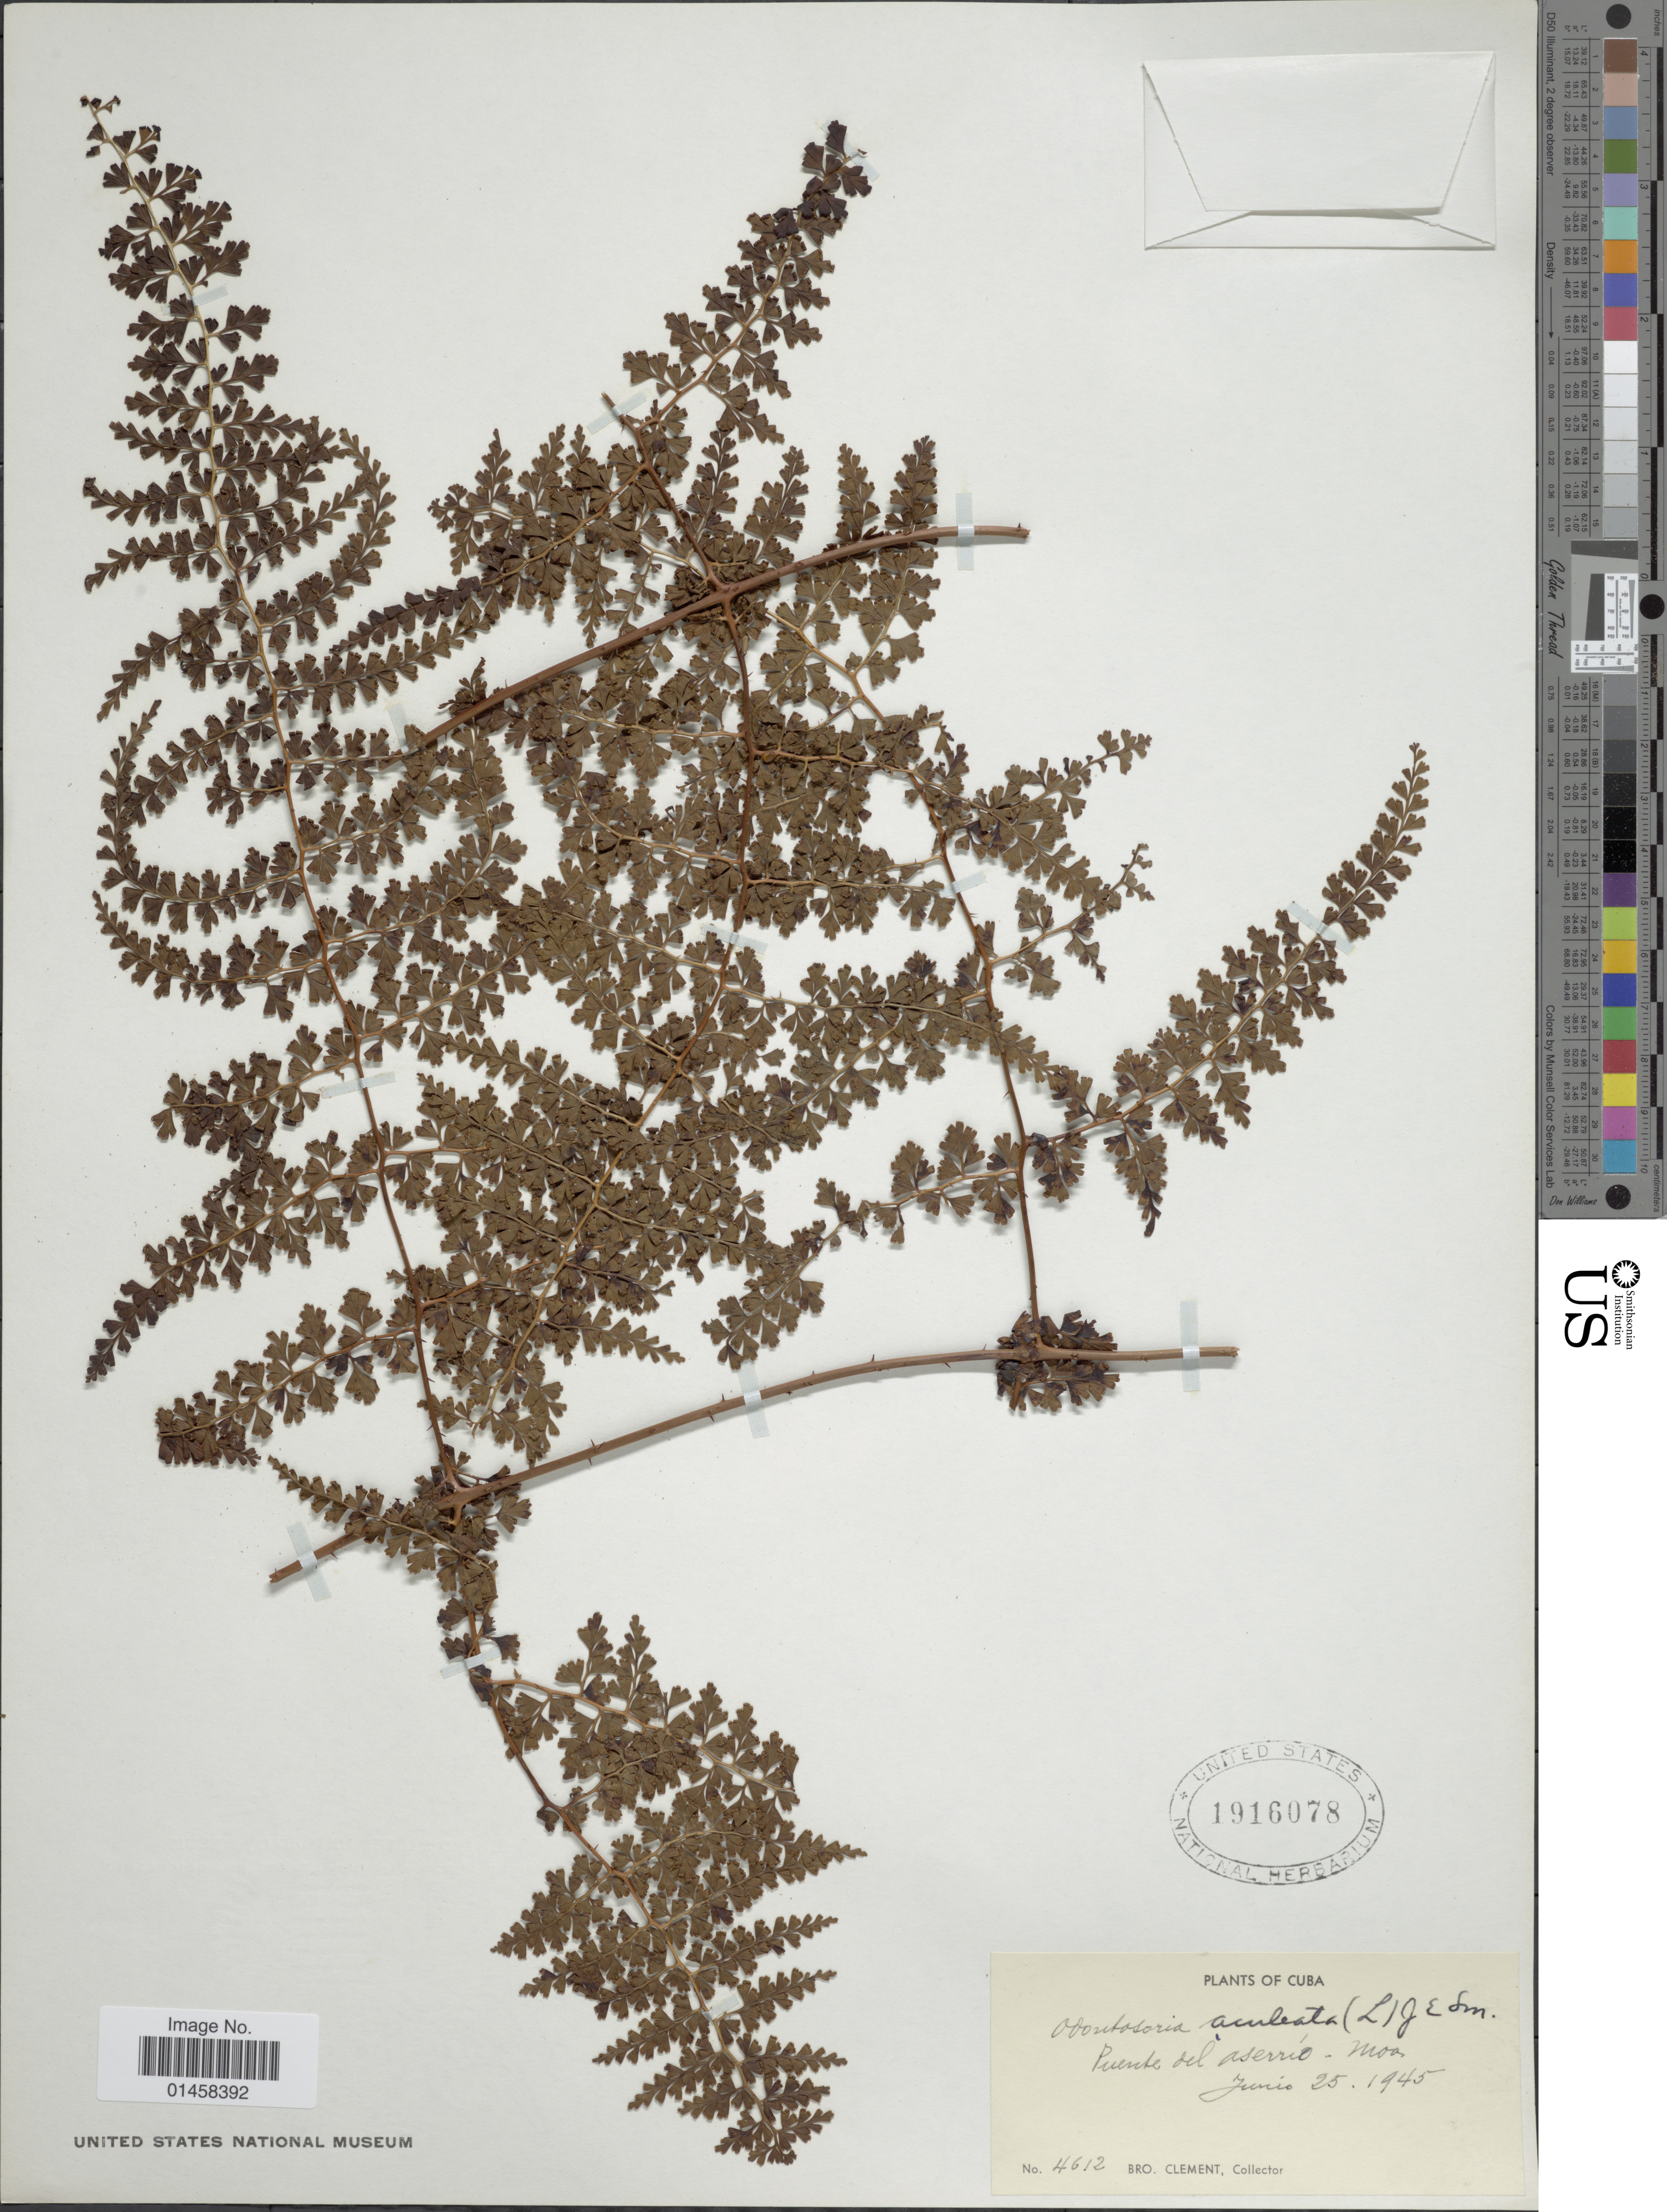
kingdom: Plantae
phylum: Tracheophyta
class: Polypodiopsida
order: Polypodiales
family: Lindsaeaceae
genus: Odontosoria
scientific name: Odontosoria aculeata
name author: (L.) J. Sm.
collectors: B. Clement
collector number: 4612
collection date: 1945-06-25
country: Cuba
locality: Puente del aserrío, Moa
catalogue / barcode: US 1916078